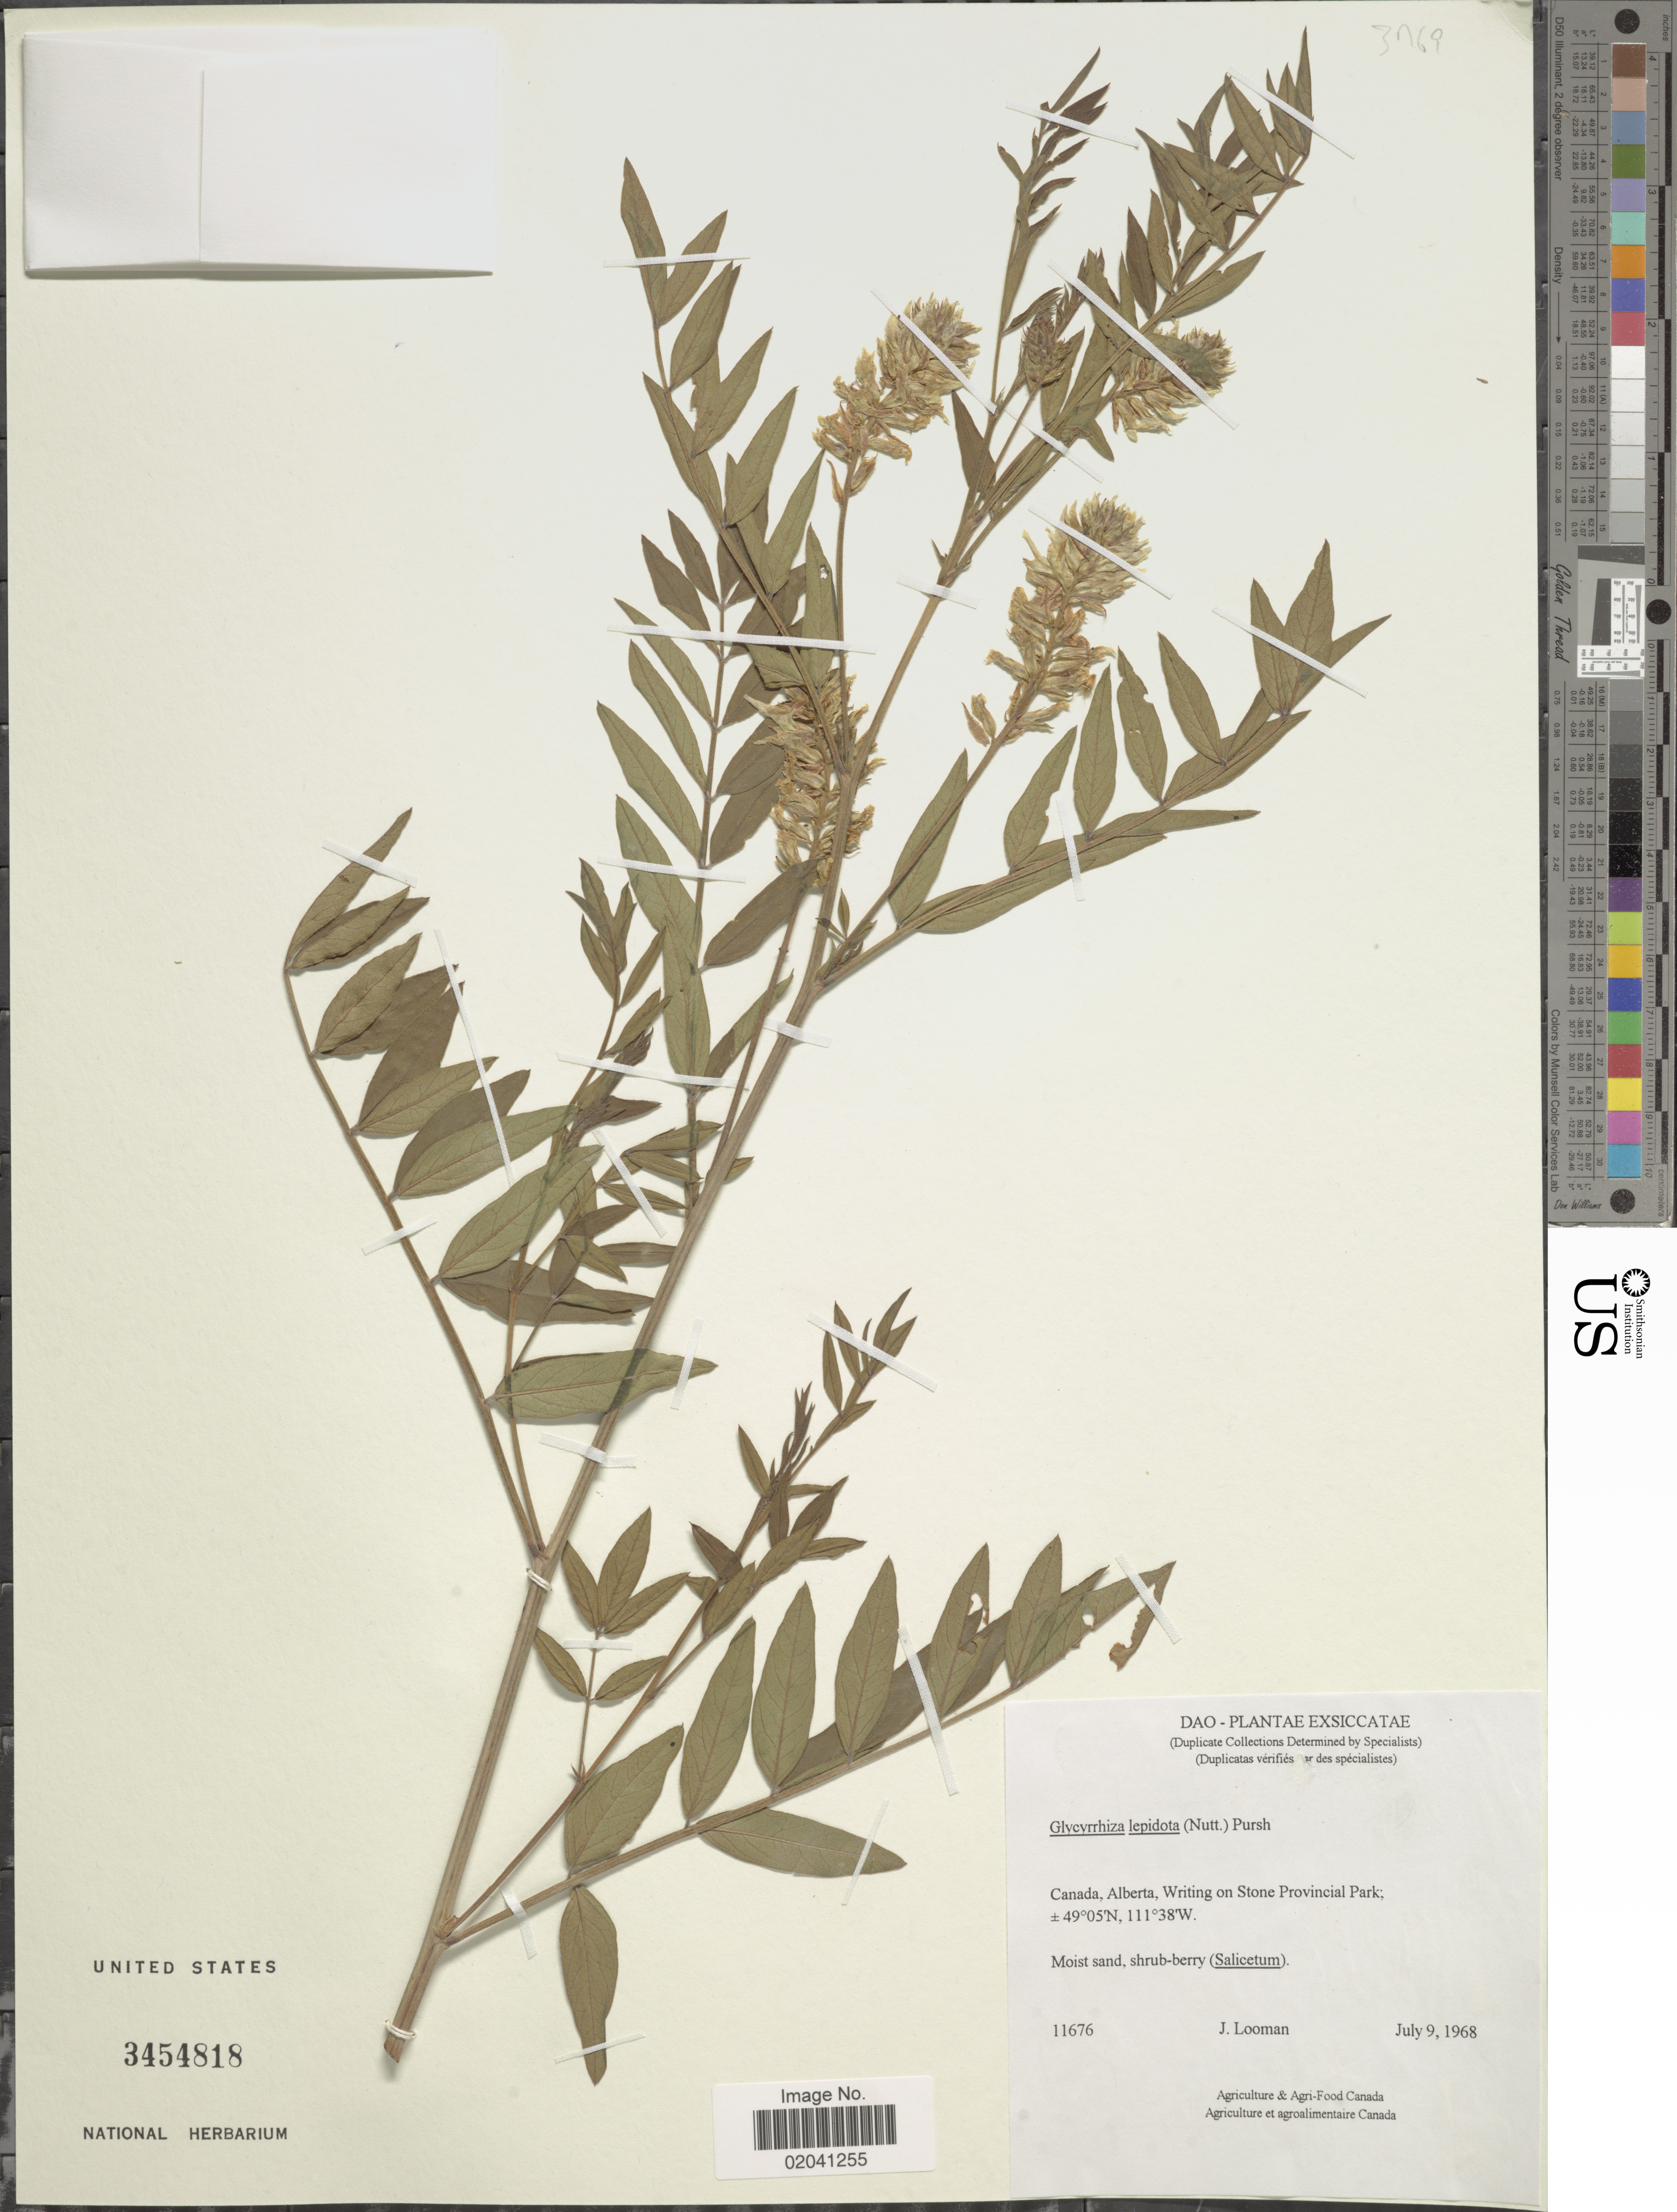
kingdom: Plantae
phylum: Tracheophyta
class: Magnoliopsida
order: Fabales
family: Fabaceae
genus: Glycyrrhiza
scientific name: Glycyrrhiza lepidota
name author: Pursh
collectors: J. Looman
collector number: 11676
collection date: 1968-07-09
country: Canada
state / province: Alberta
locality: Canada, Alberta, Writing on Stone Provincial Park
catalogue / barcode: US 3454818